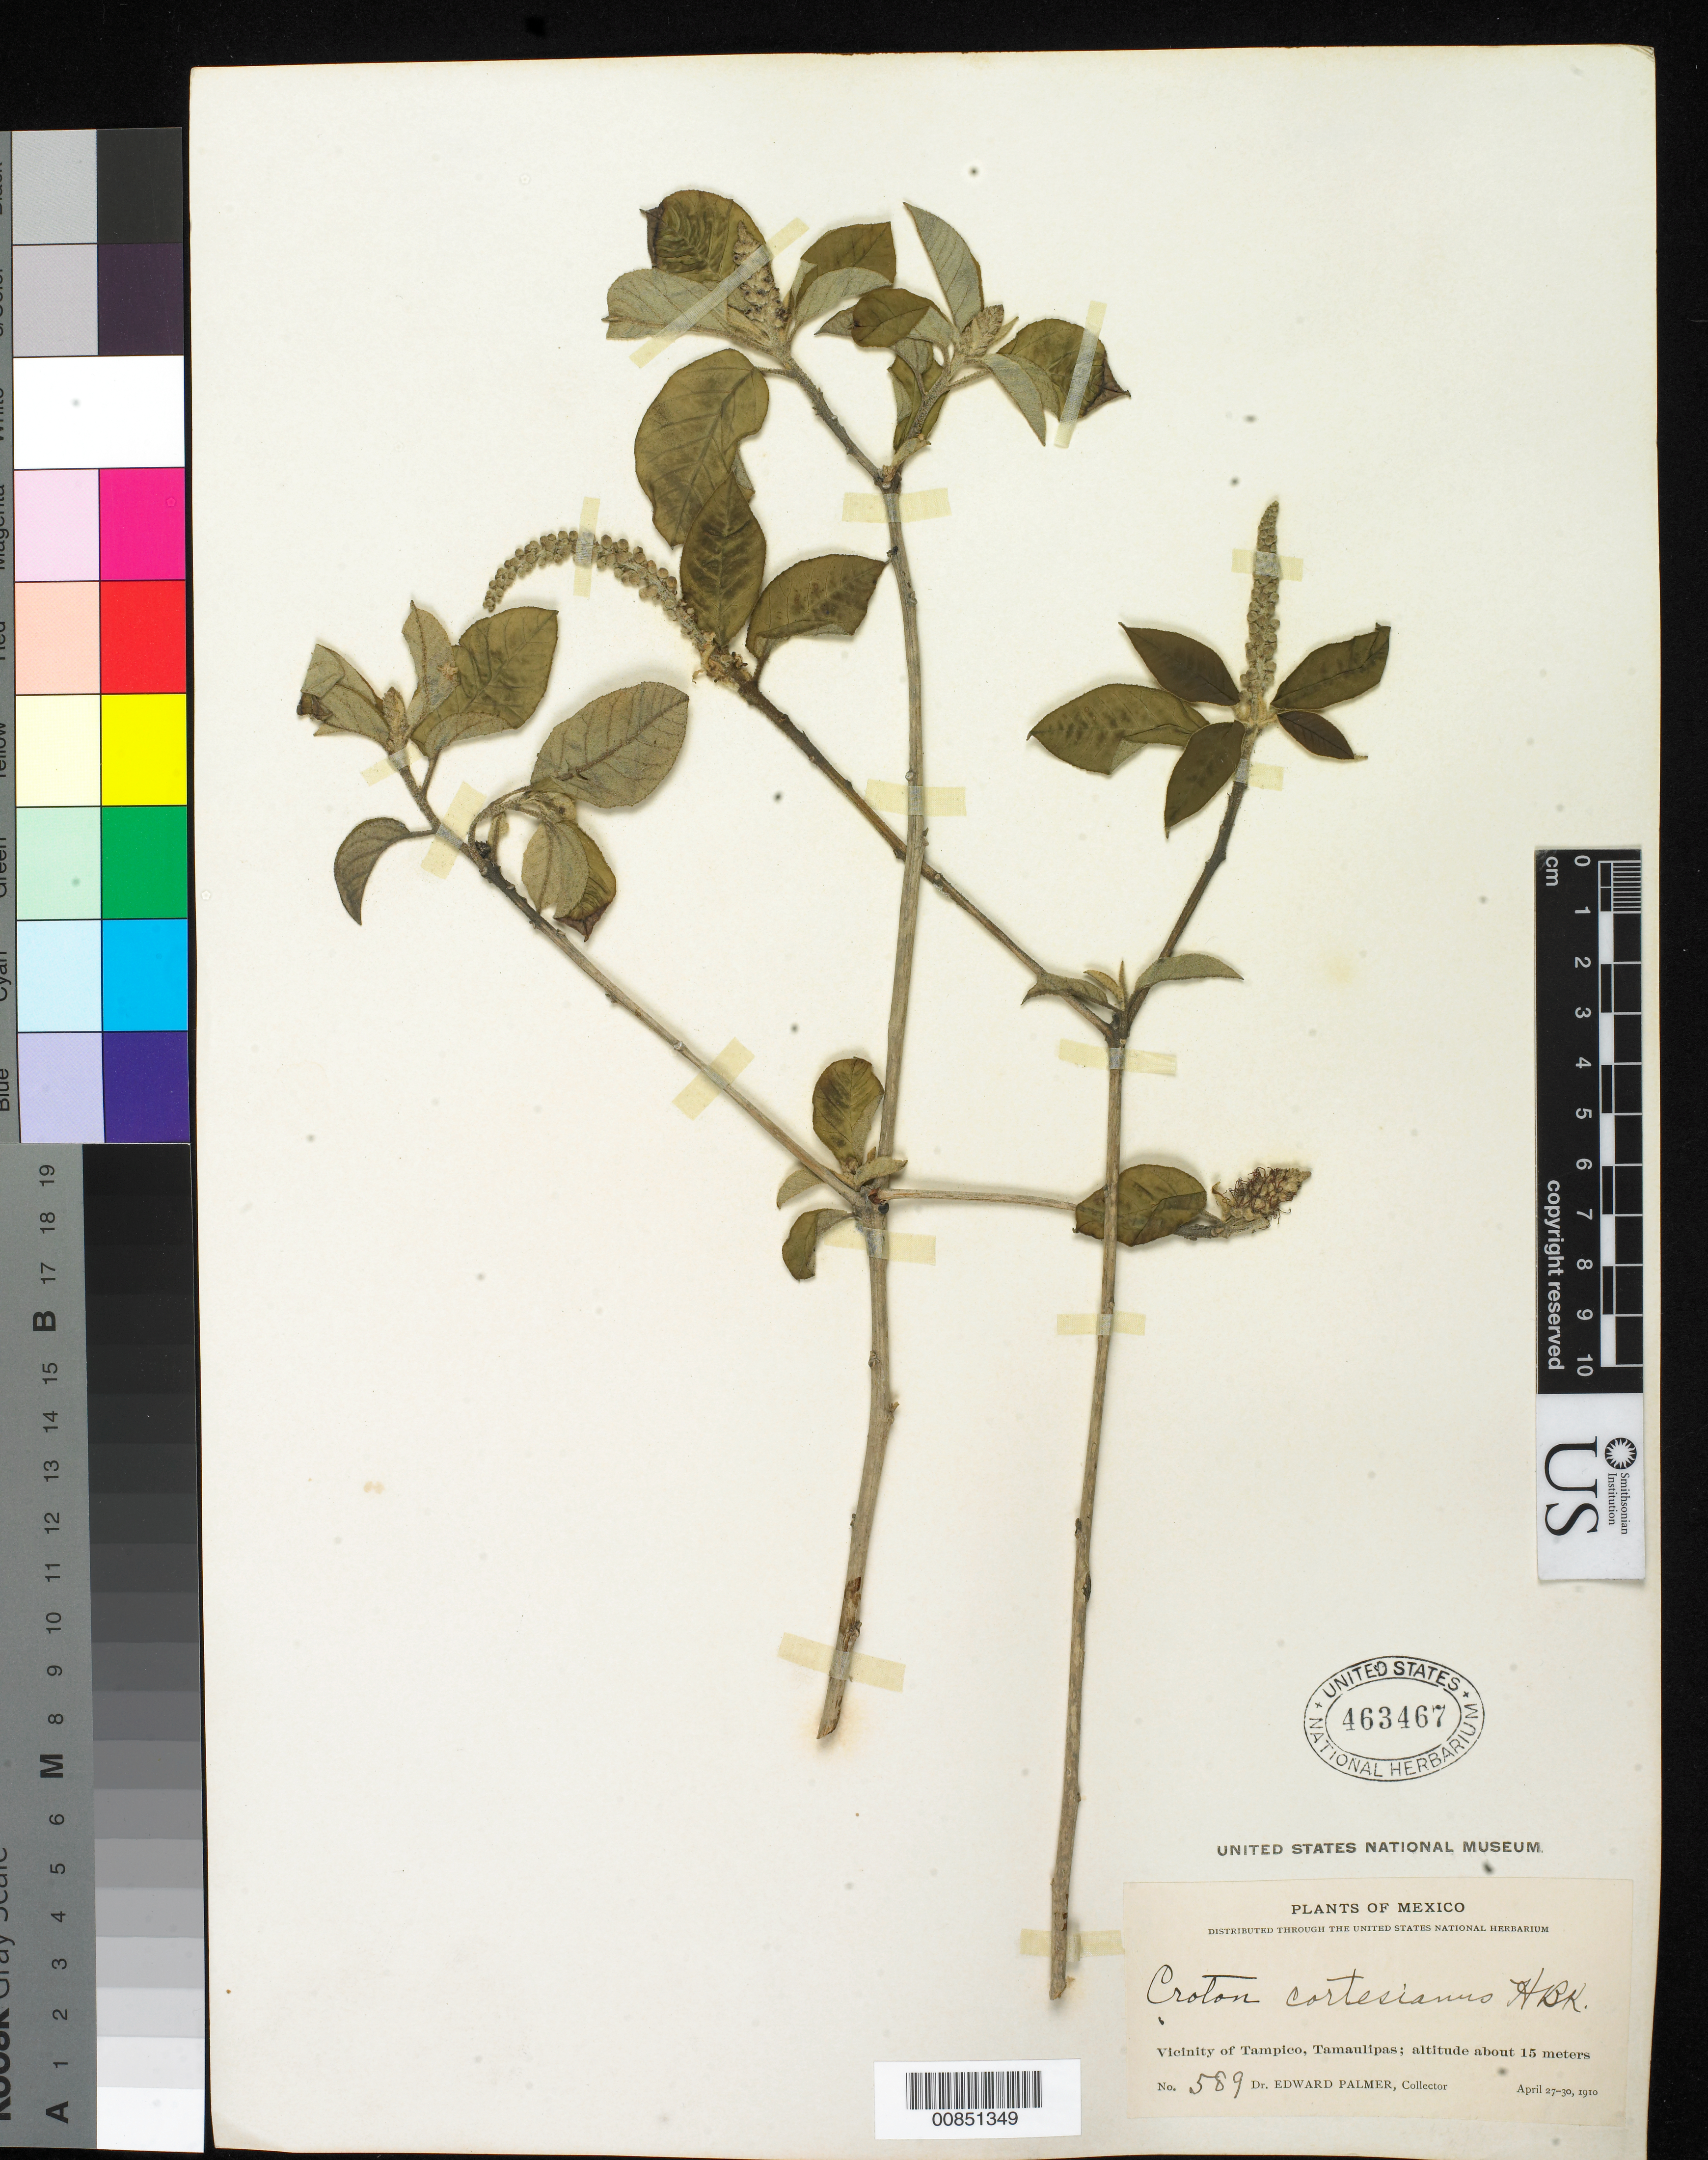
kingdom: Plantae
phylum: Tracheophyta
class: Magnoliopsida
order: Malpighiales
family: Euphorbiaceae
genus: Croton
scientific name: Croton cortesianus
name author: Kunth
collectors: E. Palmer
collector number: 589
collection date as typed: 27 Apr 1910 to 30 Apr 1910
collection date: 1910-04-27/1910-04-30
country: Mexico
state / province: Tamaulipas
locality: Vicinity of Tampico, Tamaulipas.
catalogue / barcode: US 463467